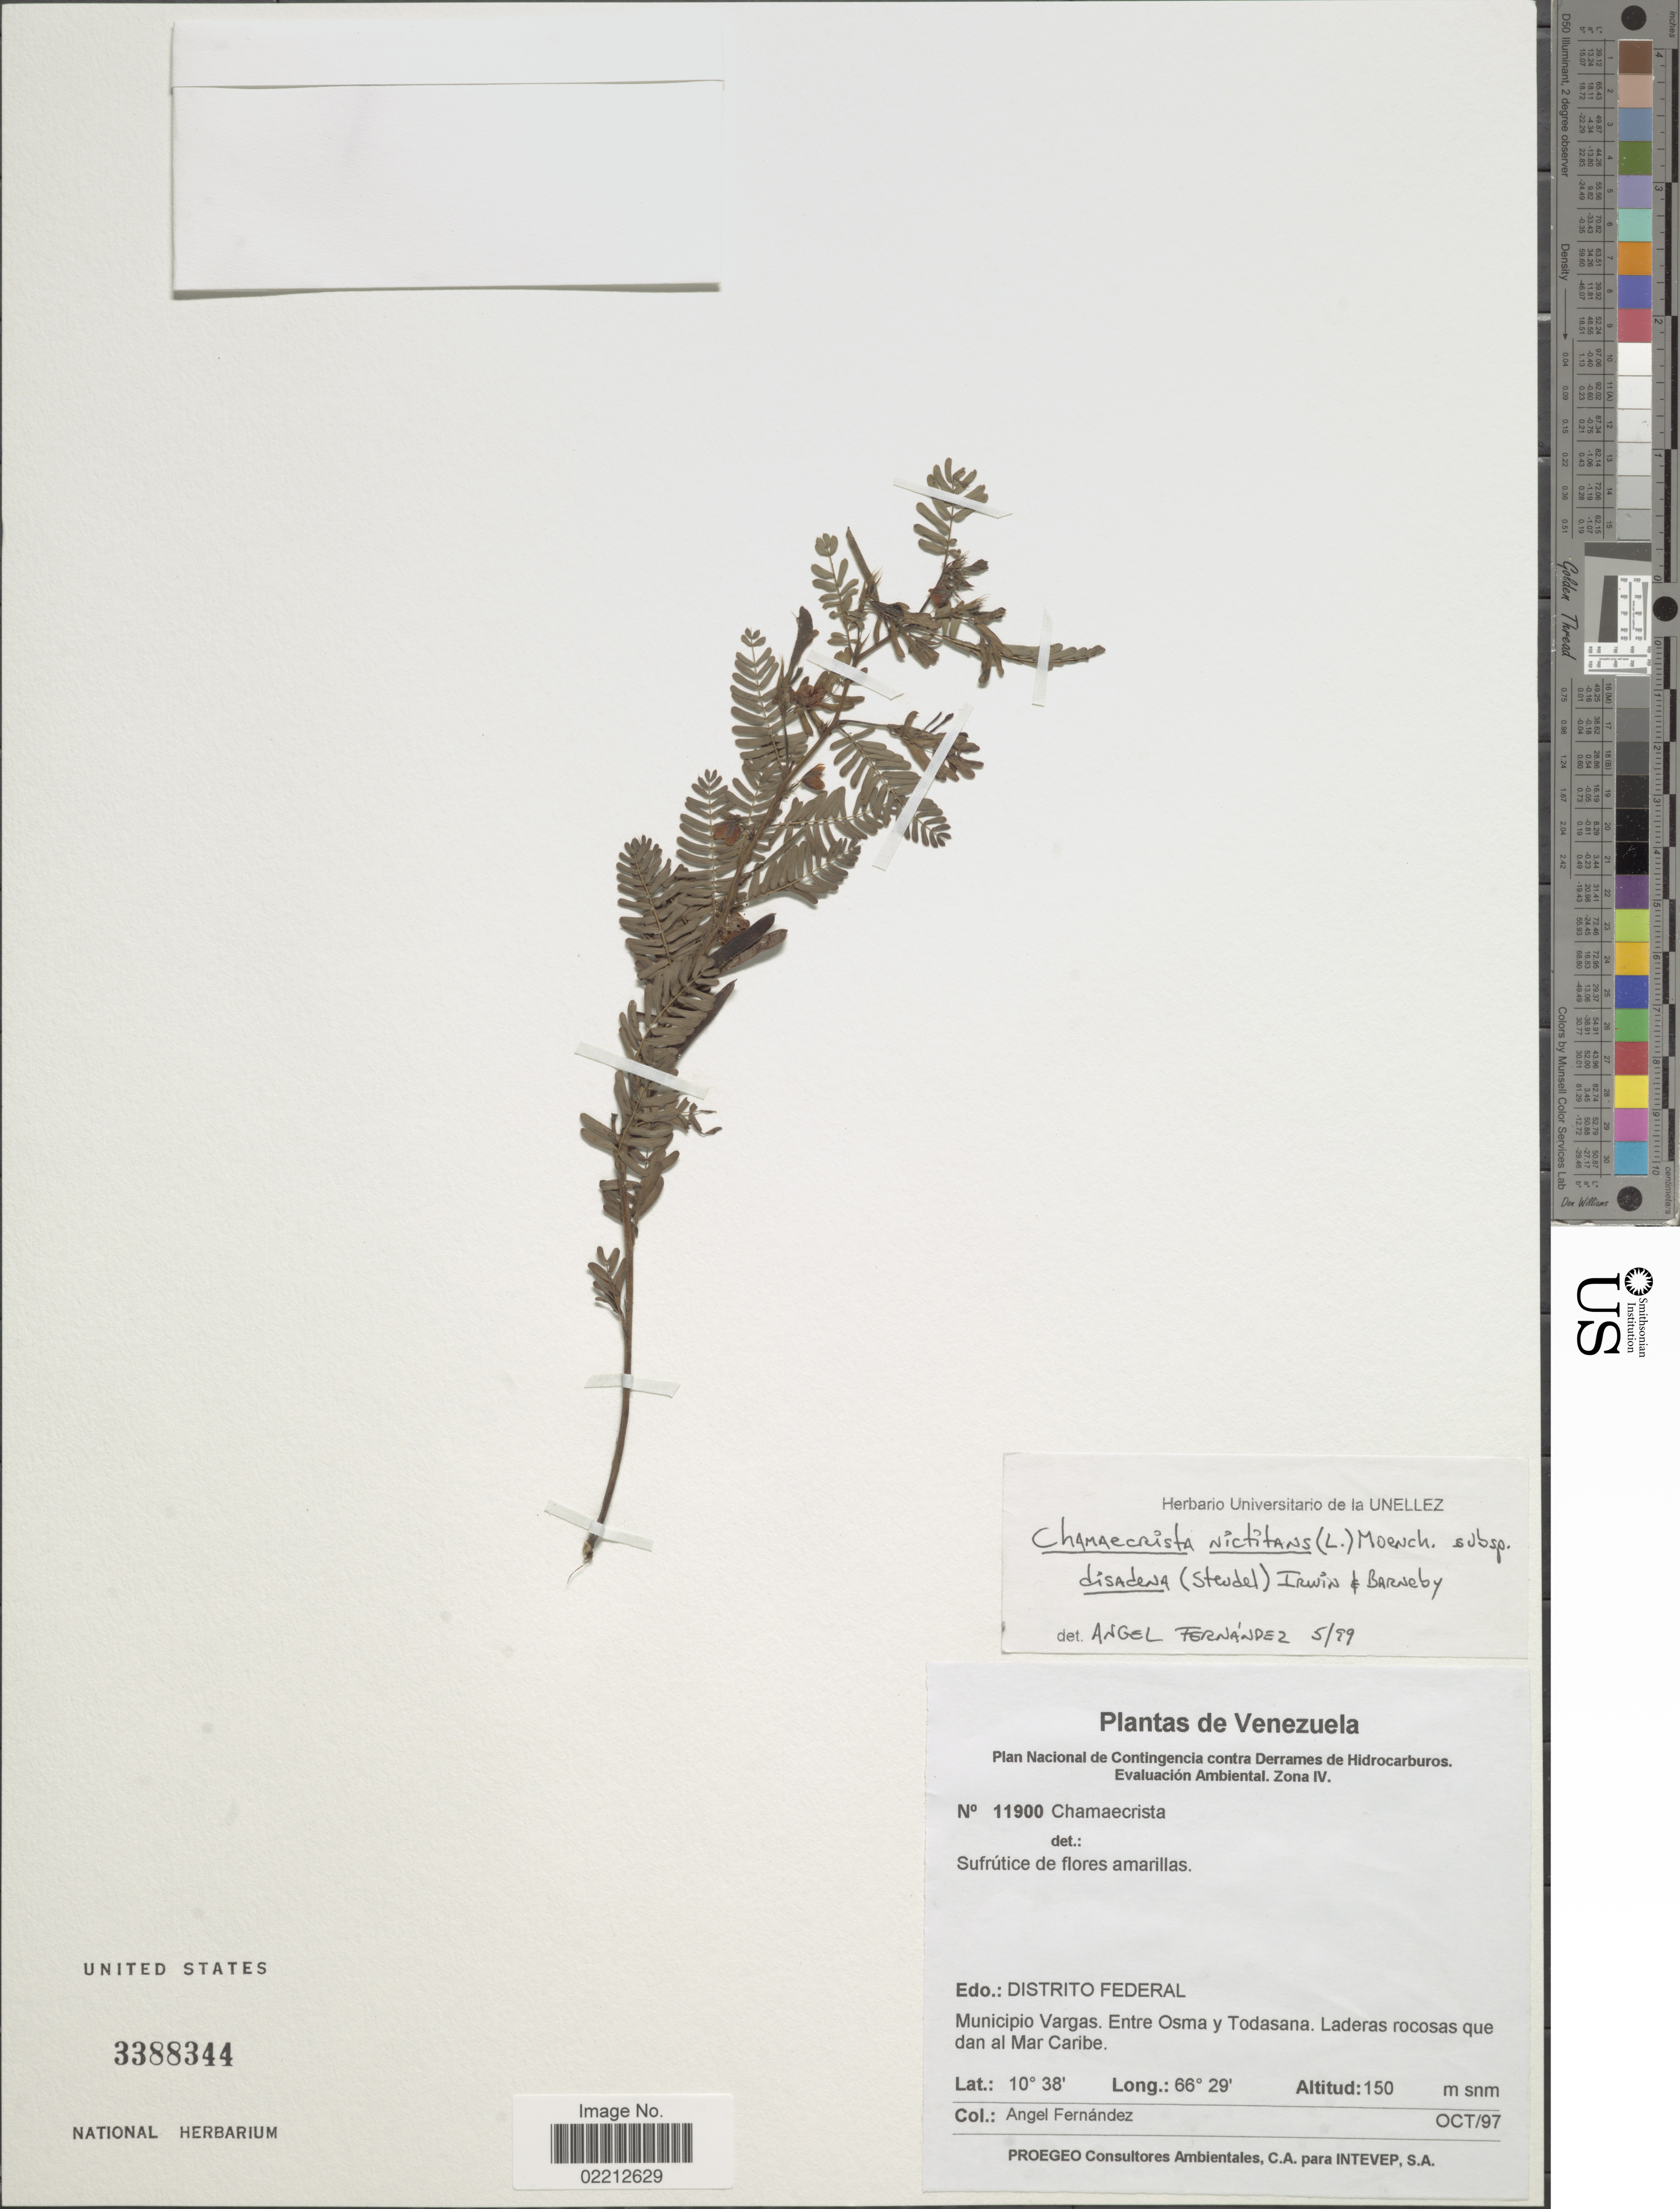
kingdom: Plantae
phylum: Tracheophyta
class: Magnoliopsida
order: Fabales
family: Fabaceae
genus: Chamaecrista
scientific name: Chamaecrista nictitans var. disadena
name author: (Steud.) H.S. Irwin & Barneby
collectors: Á. Fernández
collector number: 11900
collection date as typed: Transcribed d/m/y: /10/97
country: Venezuela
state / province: Distrito Federal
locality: Edo.: Distrito Federal, Municipio Vargas. Entre Osma y Todasana. Laderas rocosas que dan al Mar Caribe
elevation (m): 150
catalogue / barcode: US 3388344